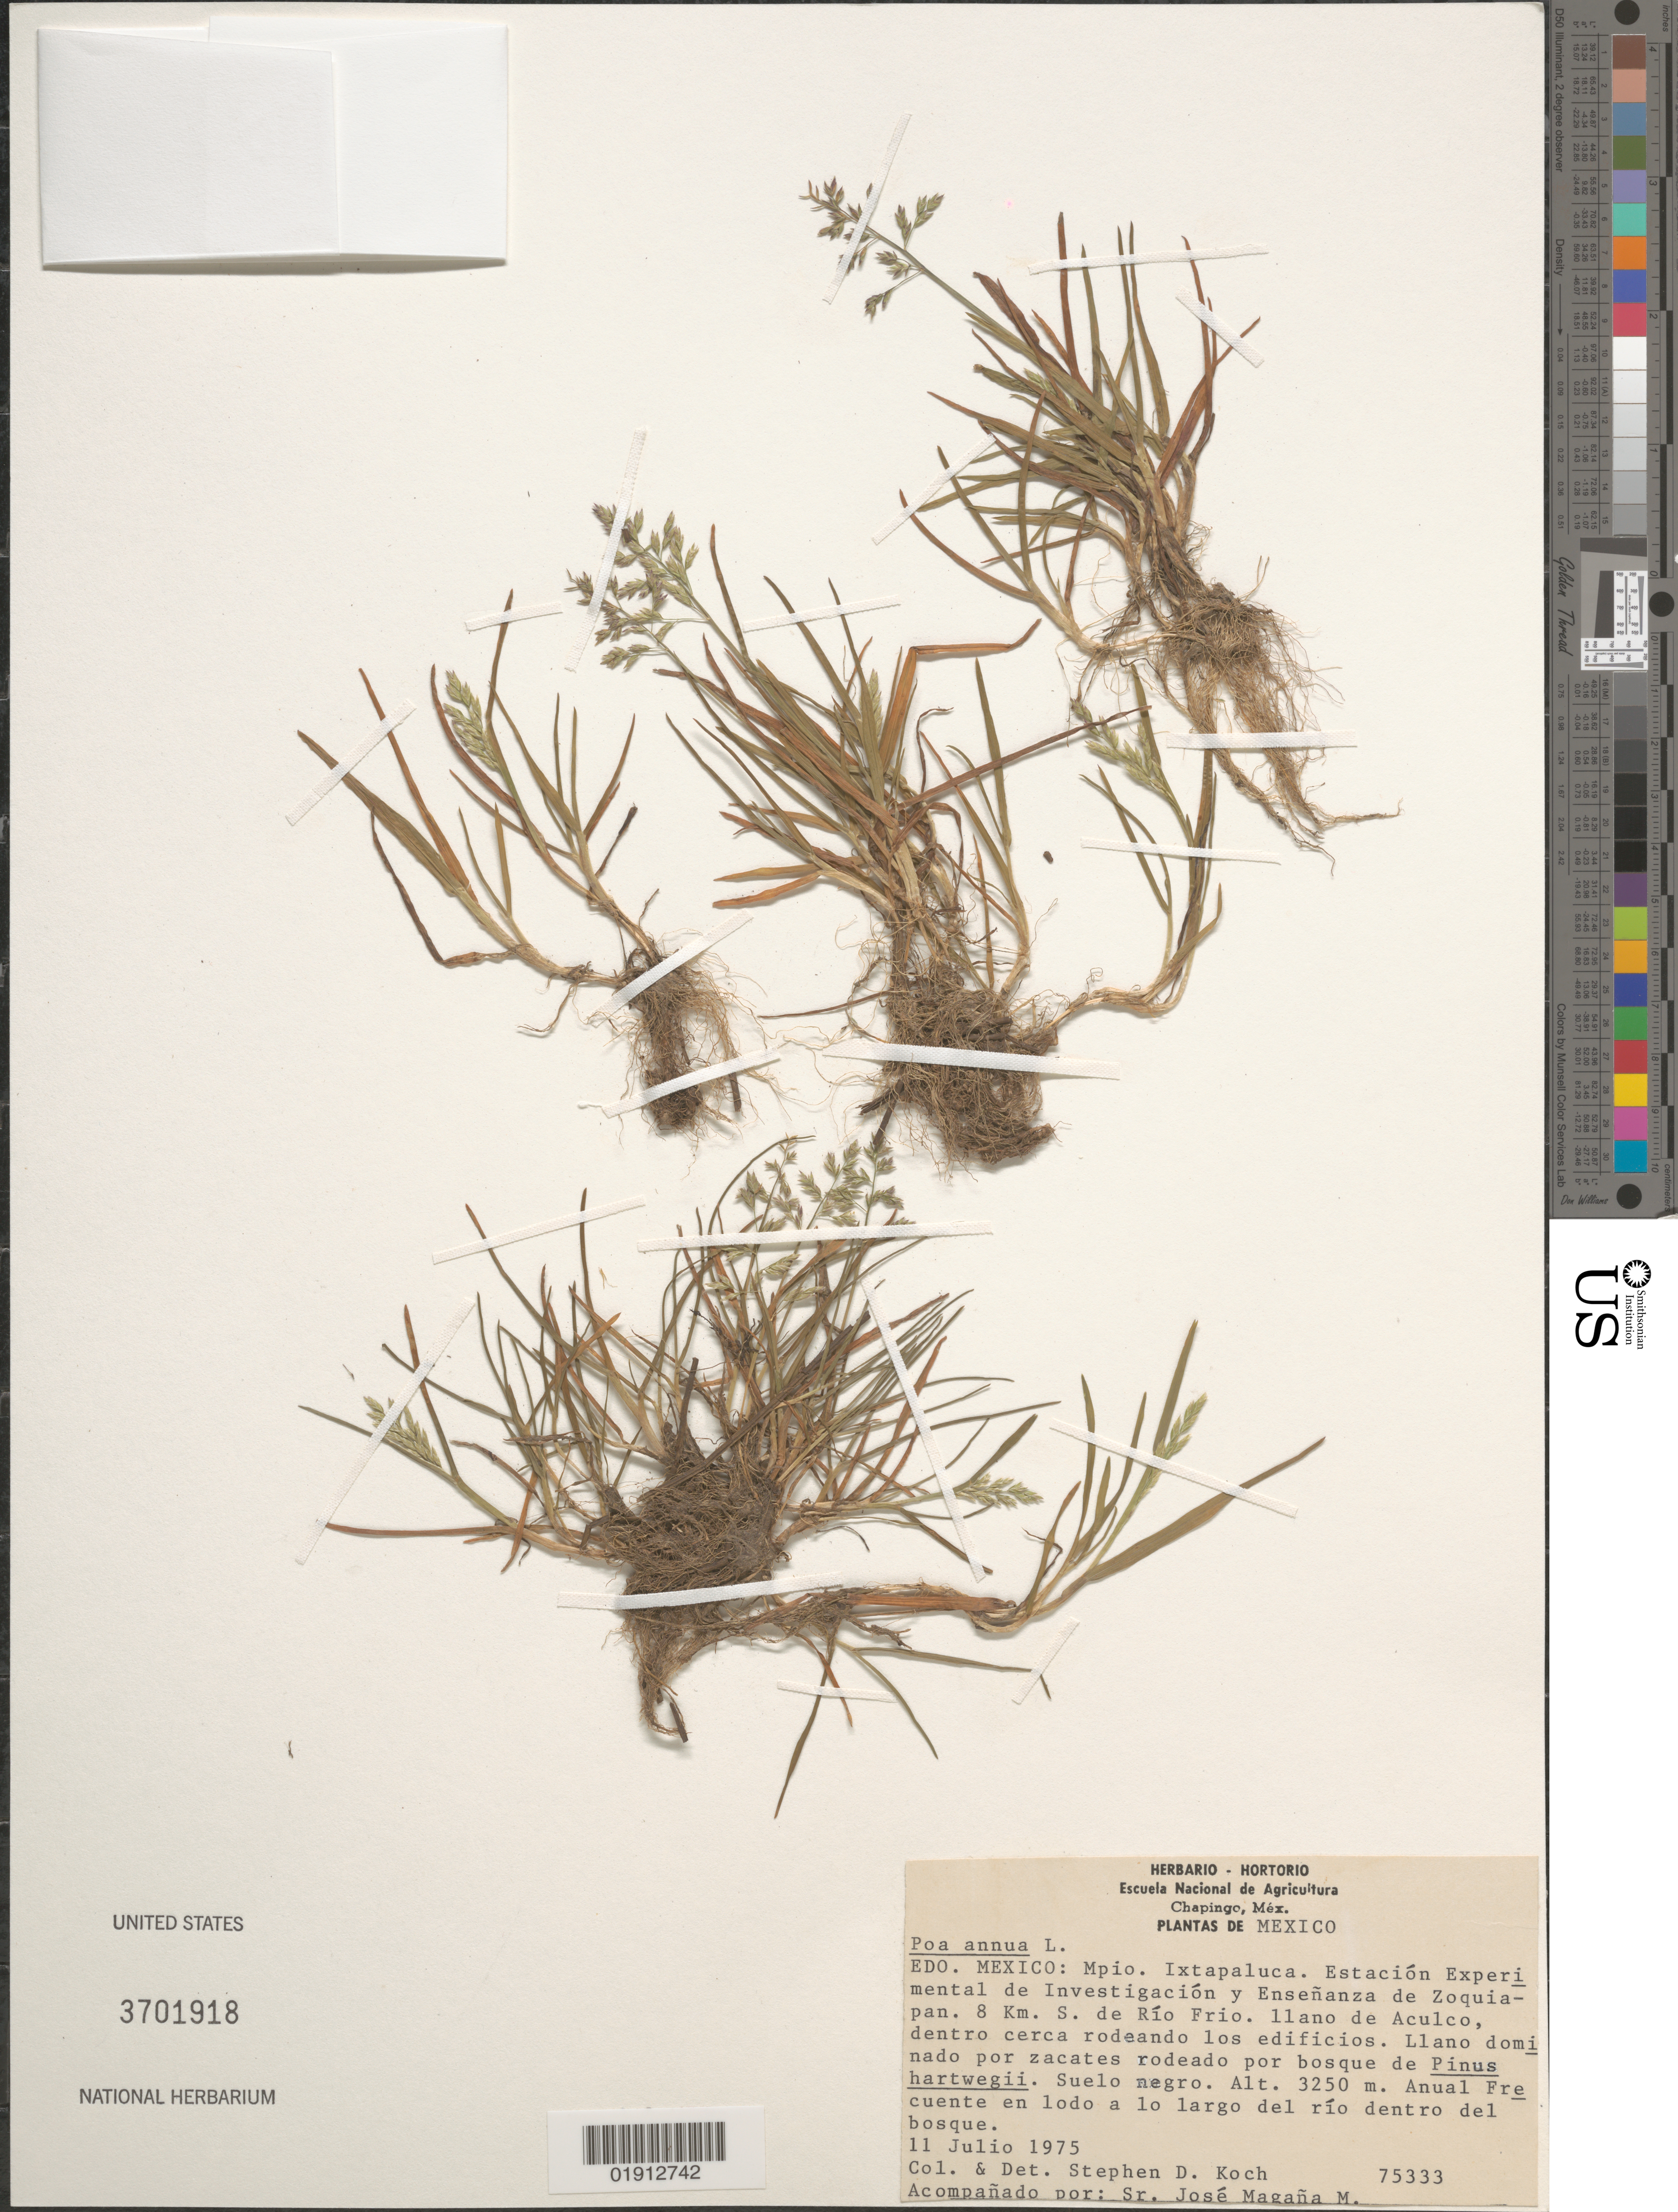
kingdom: Plantae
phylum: Tracheophyta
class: Liliopsida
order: Poales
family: Poaceae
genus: Poa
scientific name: Poa annua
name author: L.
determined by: Koch, Stephen D.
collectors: S. D. Koch & J. L. Magaña M.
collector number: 75333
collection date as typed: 11 Julio 1975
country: Mexico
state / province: México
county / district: Ixtapaluca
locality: Estacion Experimental de Investigacion and Ensennza de Zoquiapan, 8 km. S de Rio Frio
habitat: Frecuente en lodo a lo largo del rio dentro del bosque.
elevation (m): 3250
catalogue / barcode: US 3701918